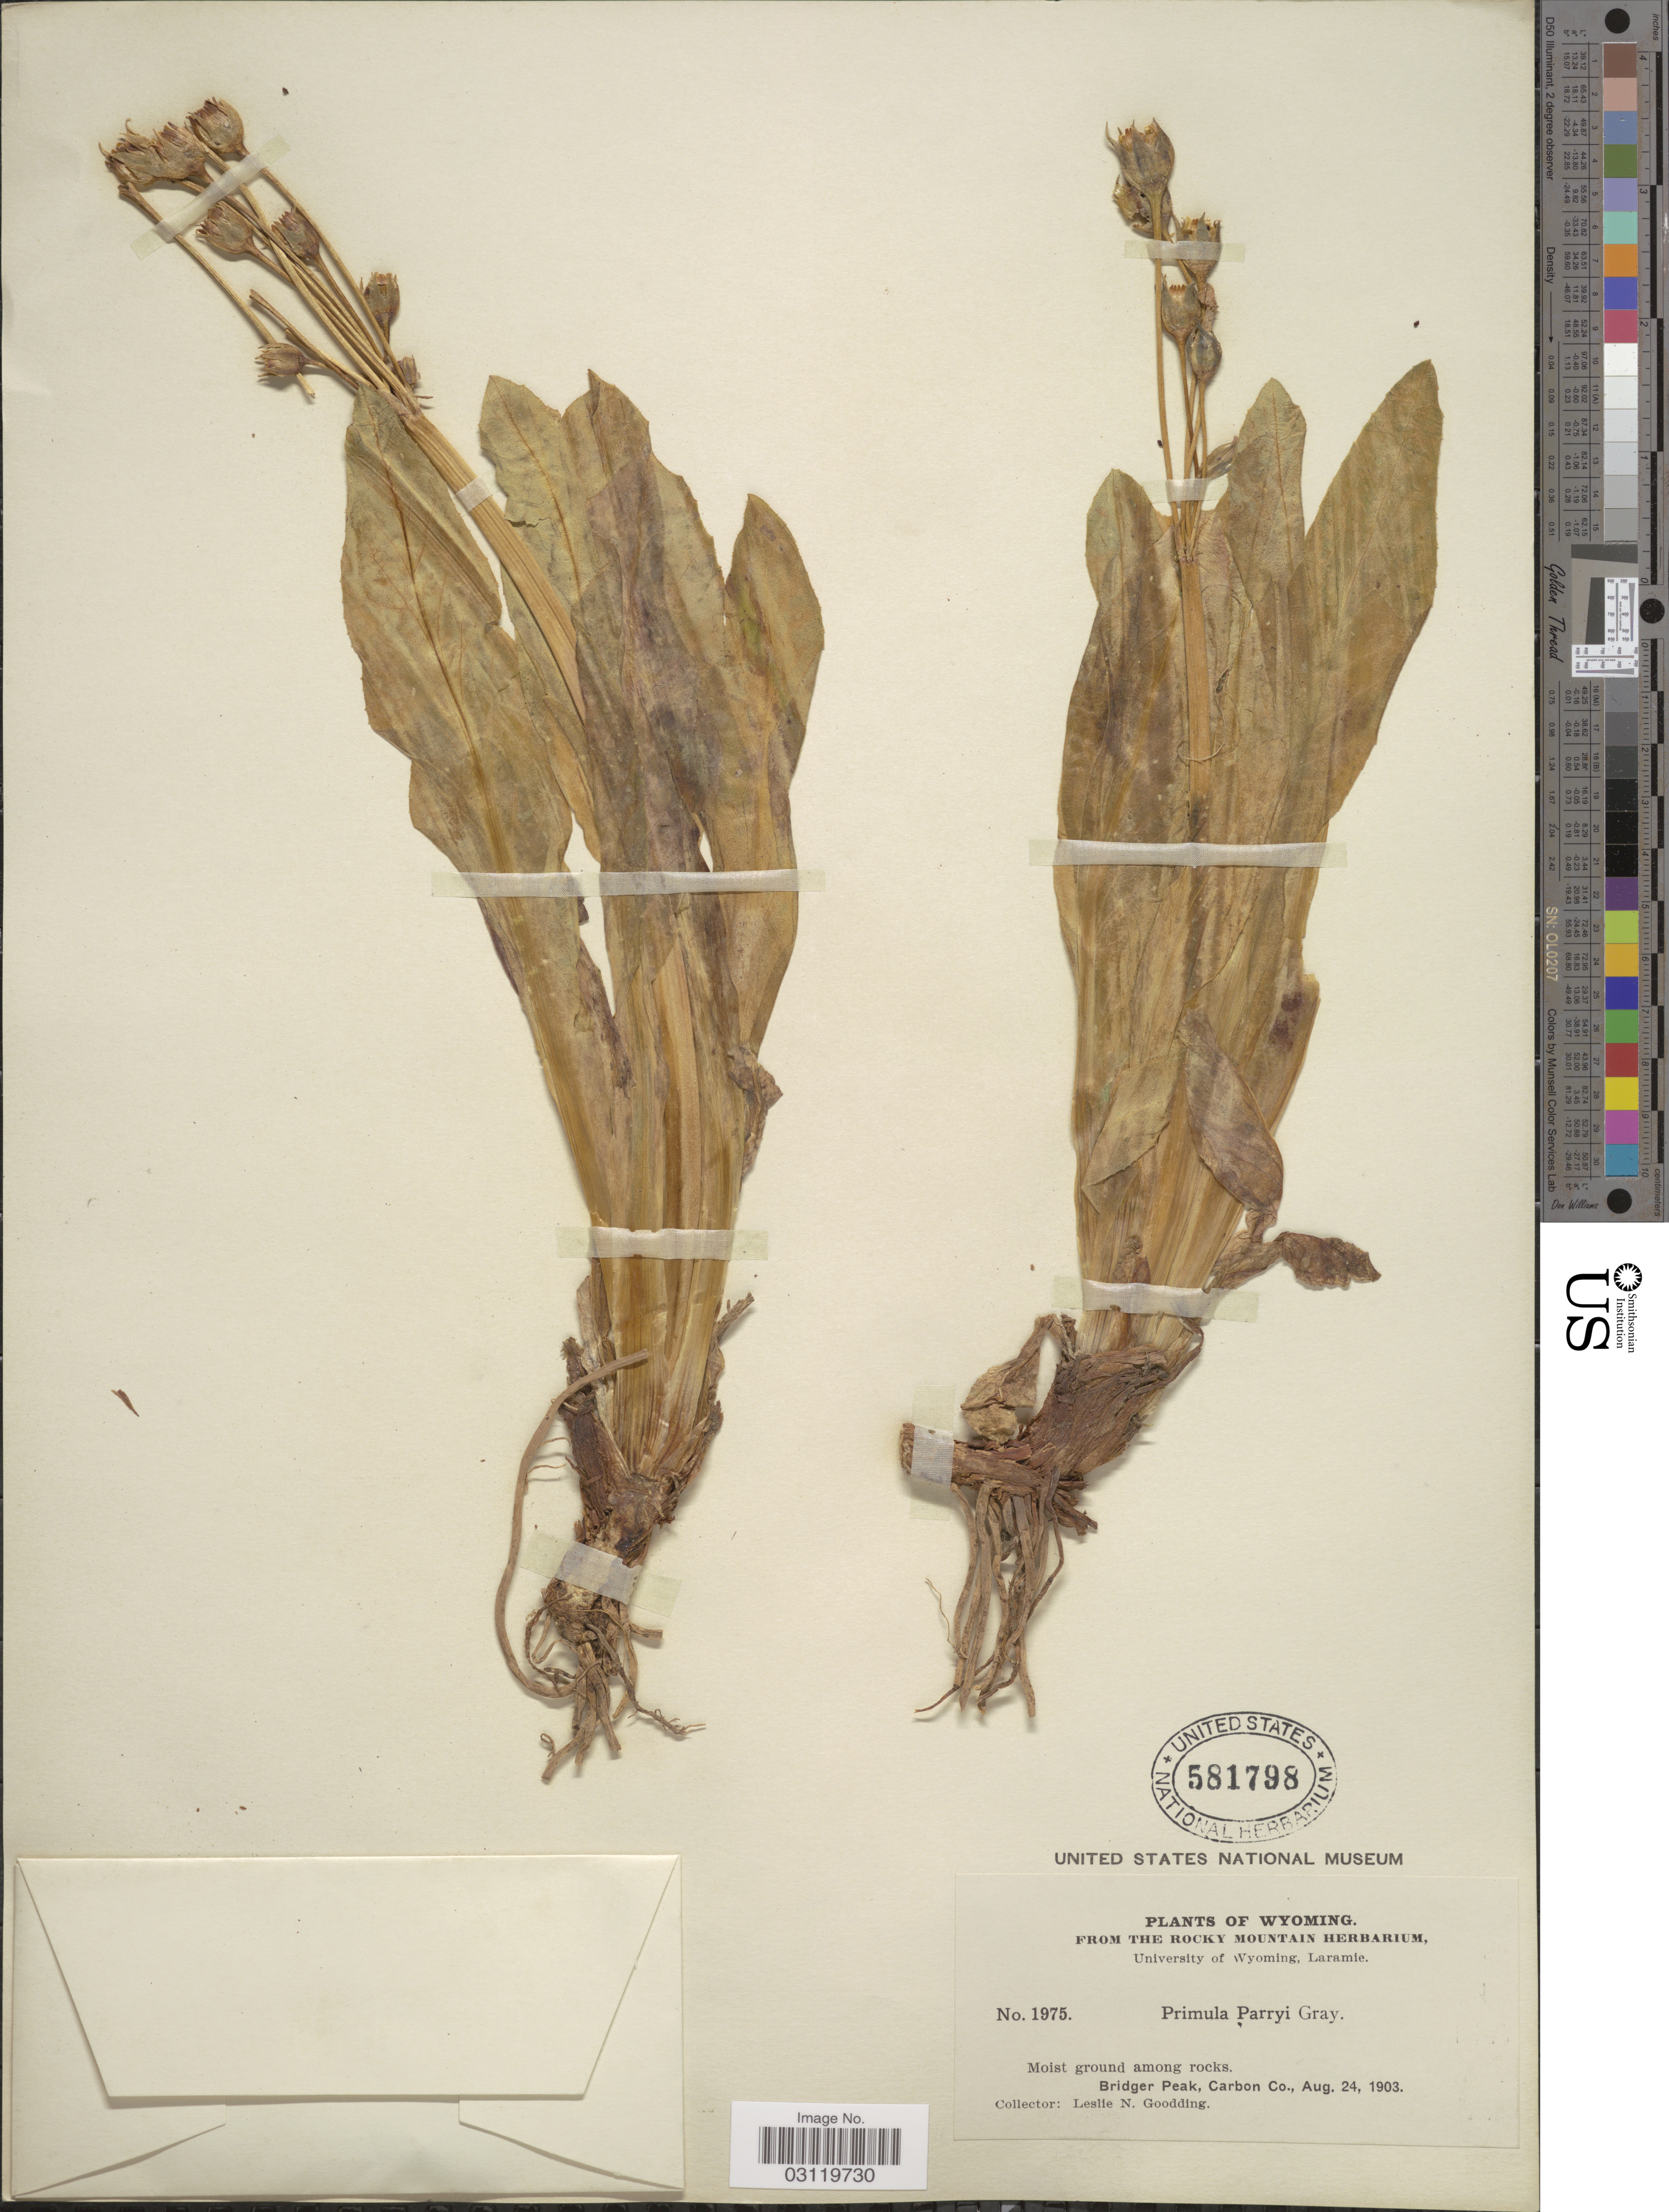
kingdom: Plantae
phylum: Tracheophyta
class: Magnoliopsida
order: Ericales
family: Primulaceae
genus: Primula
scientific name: Primula parryi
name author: A. Gray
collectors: L. N. Goodding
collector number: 1975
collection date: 1903-08-24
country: United States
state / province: Wyoming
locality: Bridger Peak, Carbon Co.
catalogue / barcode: US 581798